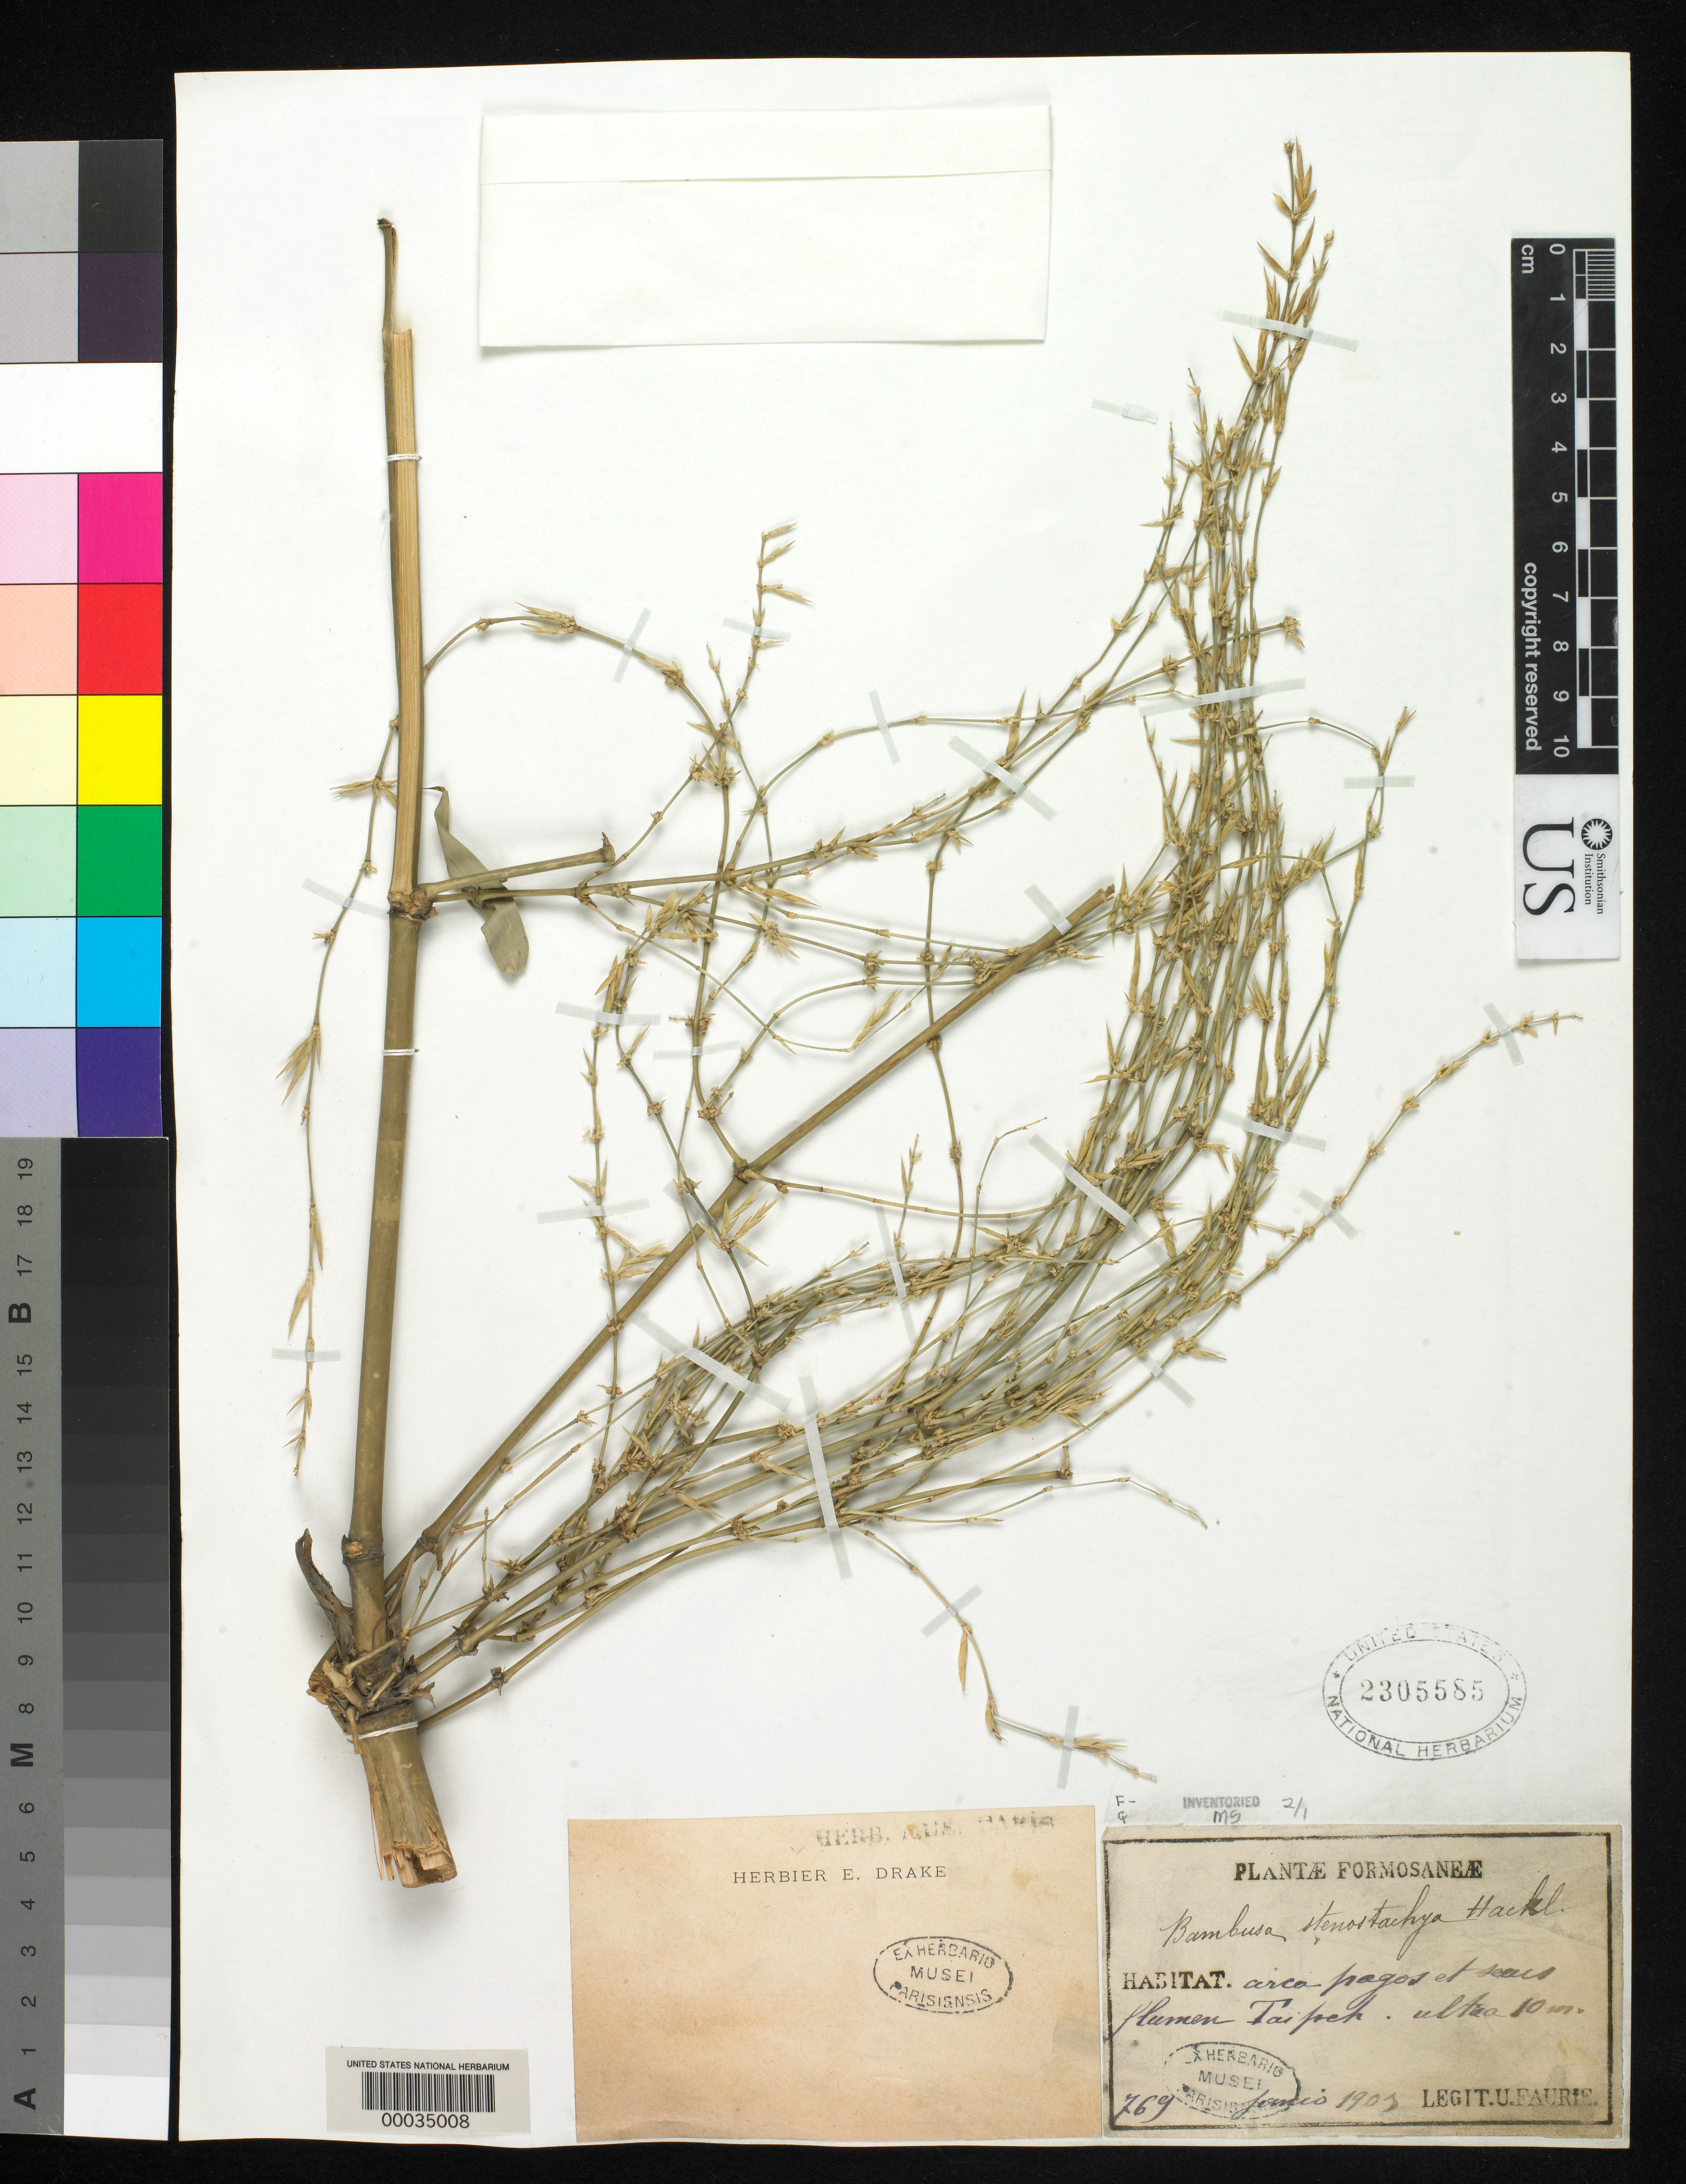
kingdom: Plantae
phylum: Tracheophyta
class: Liliopsida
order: Poales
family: Poaceae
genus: Bambusa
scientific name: Bambusa spinosa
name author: Roxb.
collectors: U. Faurie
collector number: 769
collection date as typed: Jun 1903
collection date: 1903-06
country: Taiwan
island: Taiwan [Formosa]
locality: Flumen taipeh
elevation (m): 10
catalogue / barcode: US 2305585